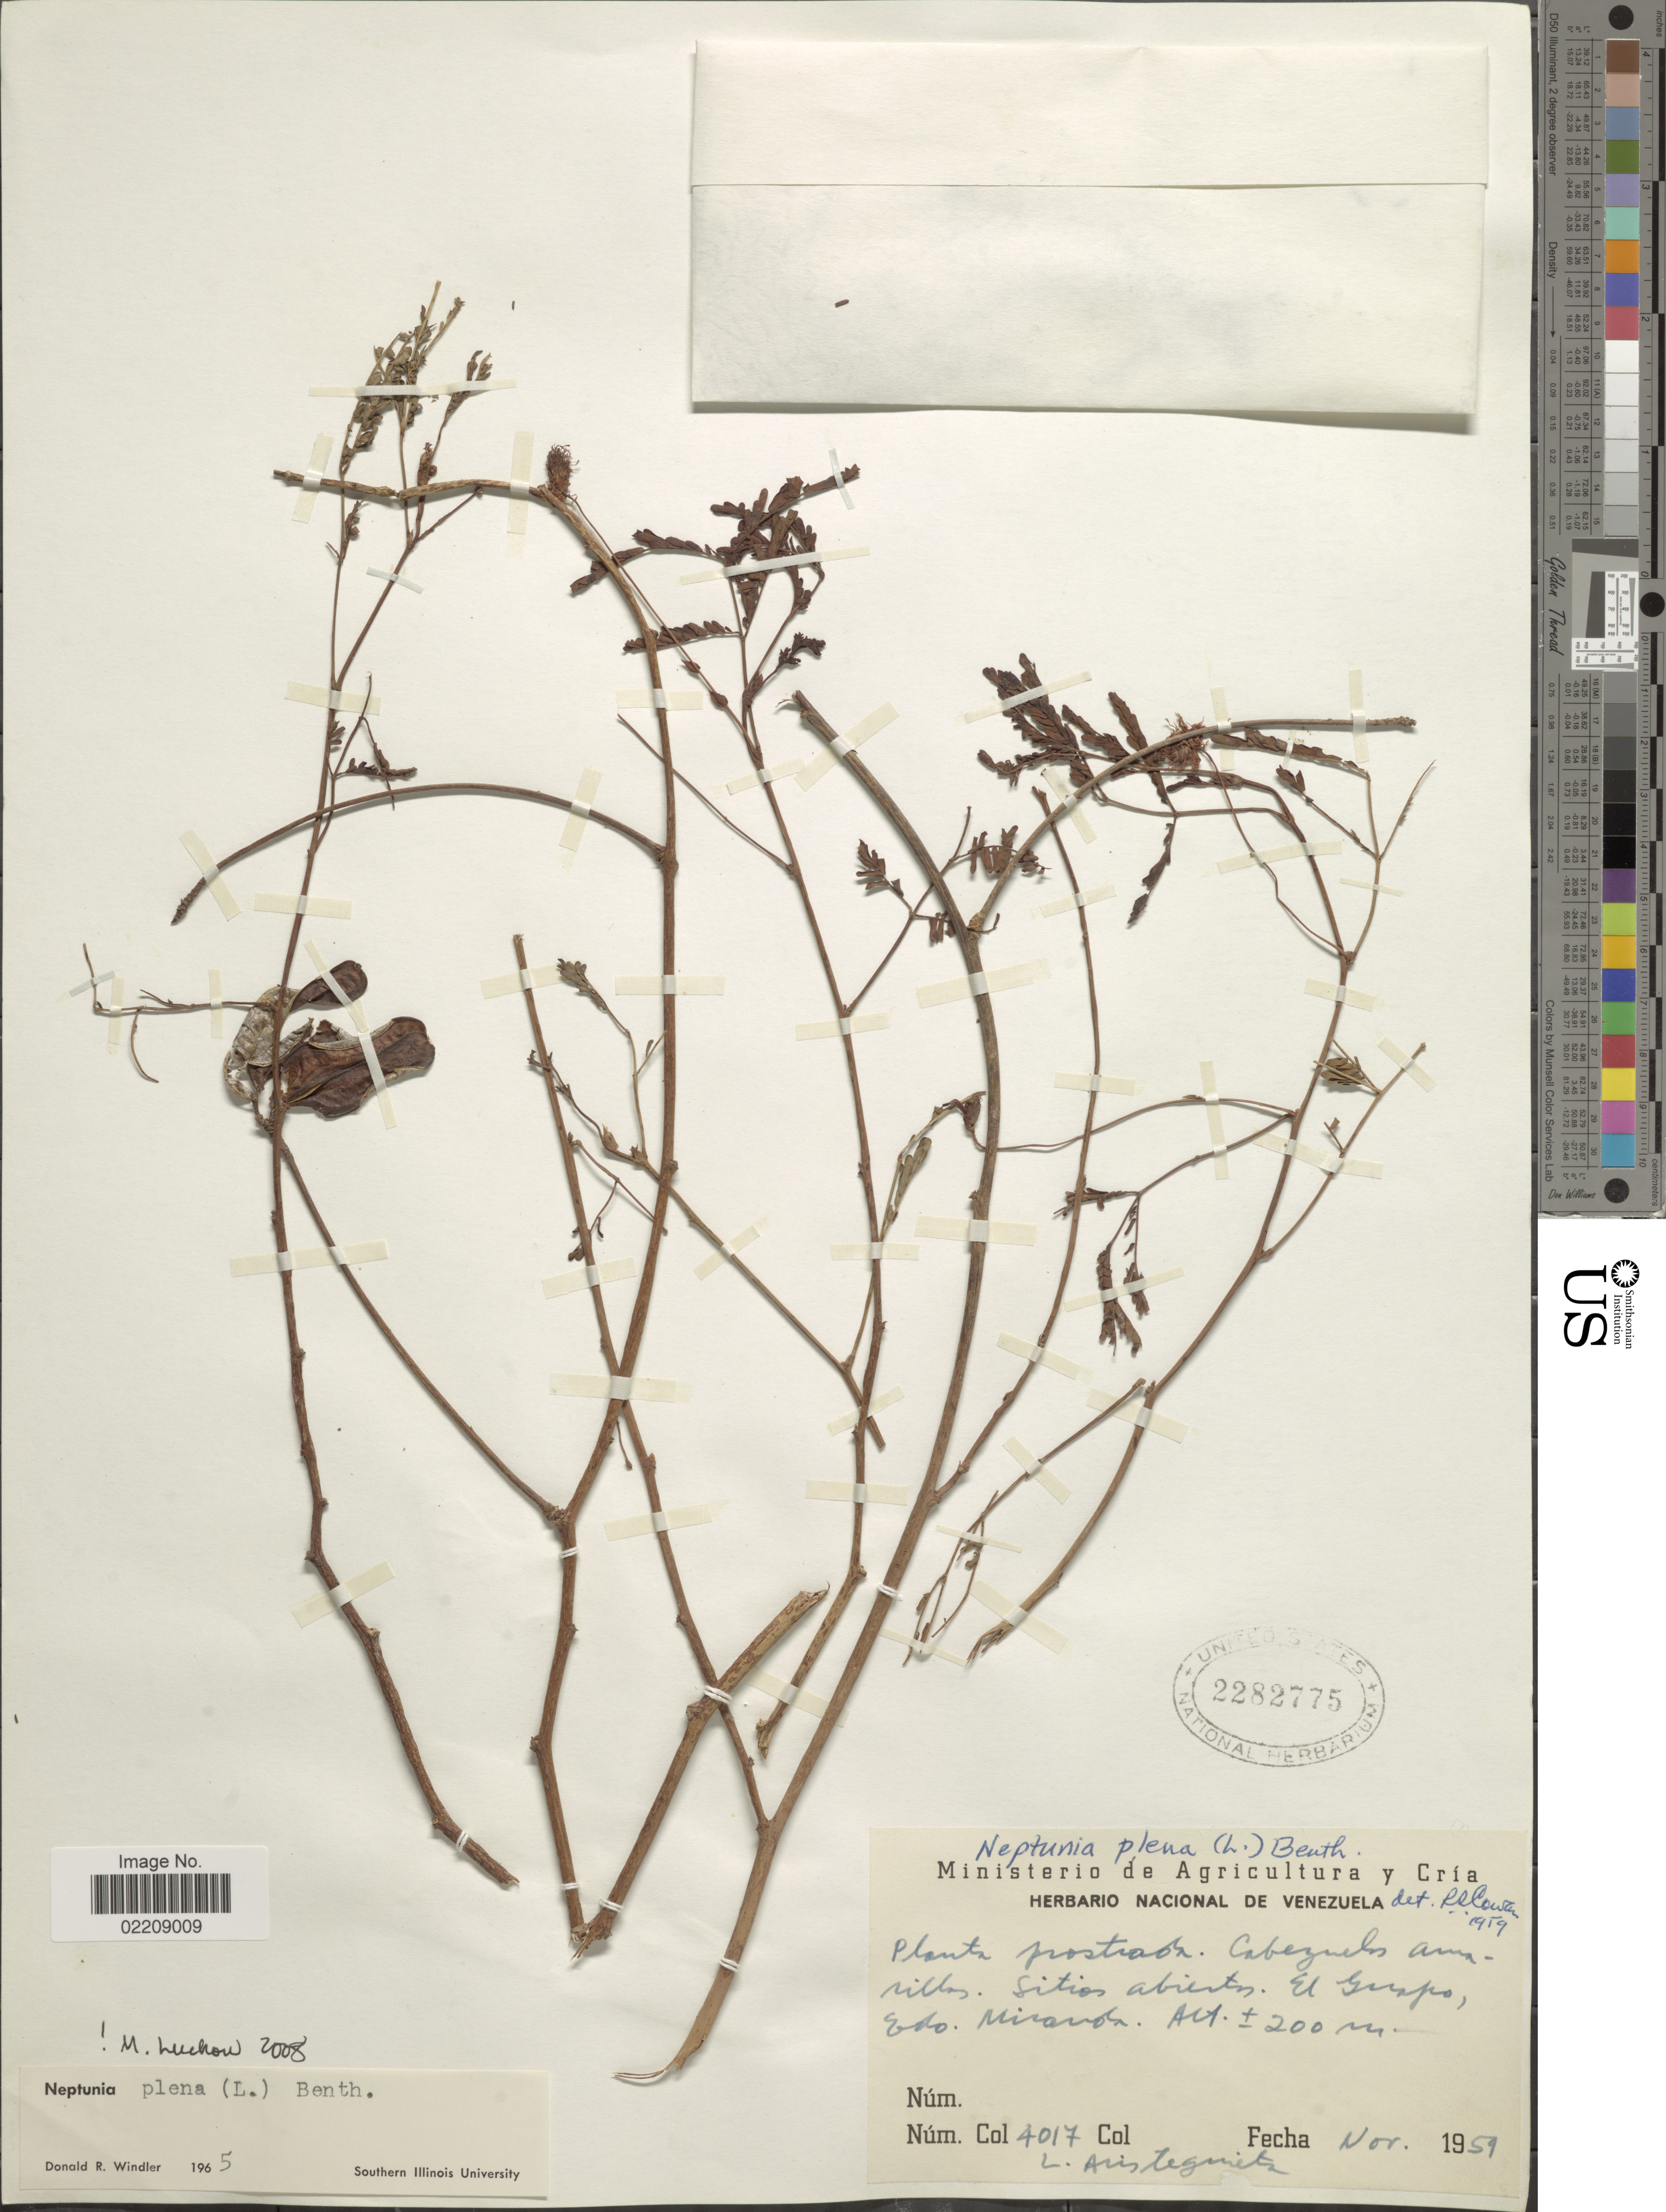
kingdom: Plantae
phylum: Tracheophyta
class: Magnoliopsida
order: Fabales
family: Fabaceae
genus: Neptunia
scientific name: Neptunia plena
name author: (L.) Benth.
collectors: L. Aristeguieta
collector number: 4017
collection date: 1959-11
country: Venezuela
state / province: Miranda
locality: El Guapo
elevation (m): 200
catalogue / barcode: US 2282775